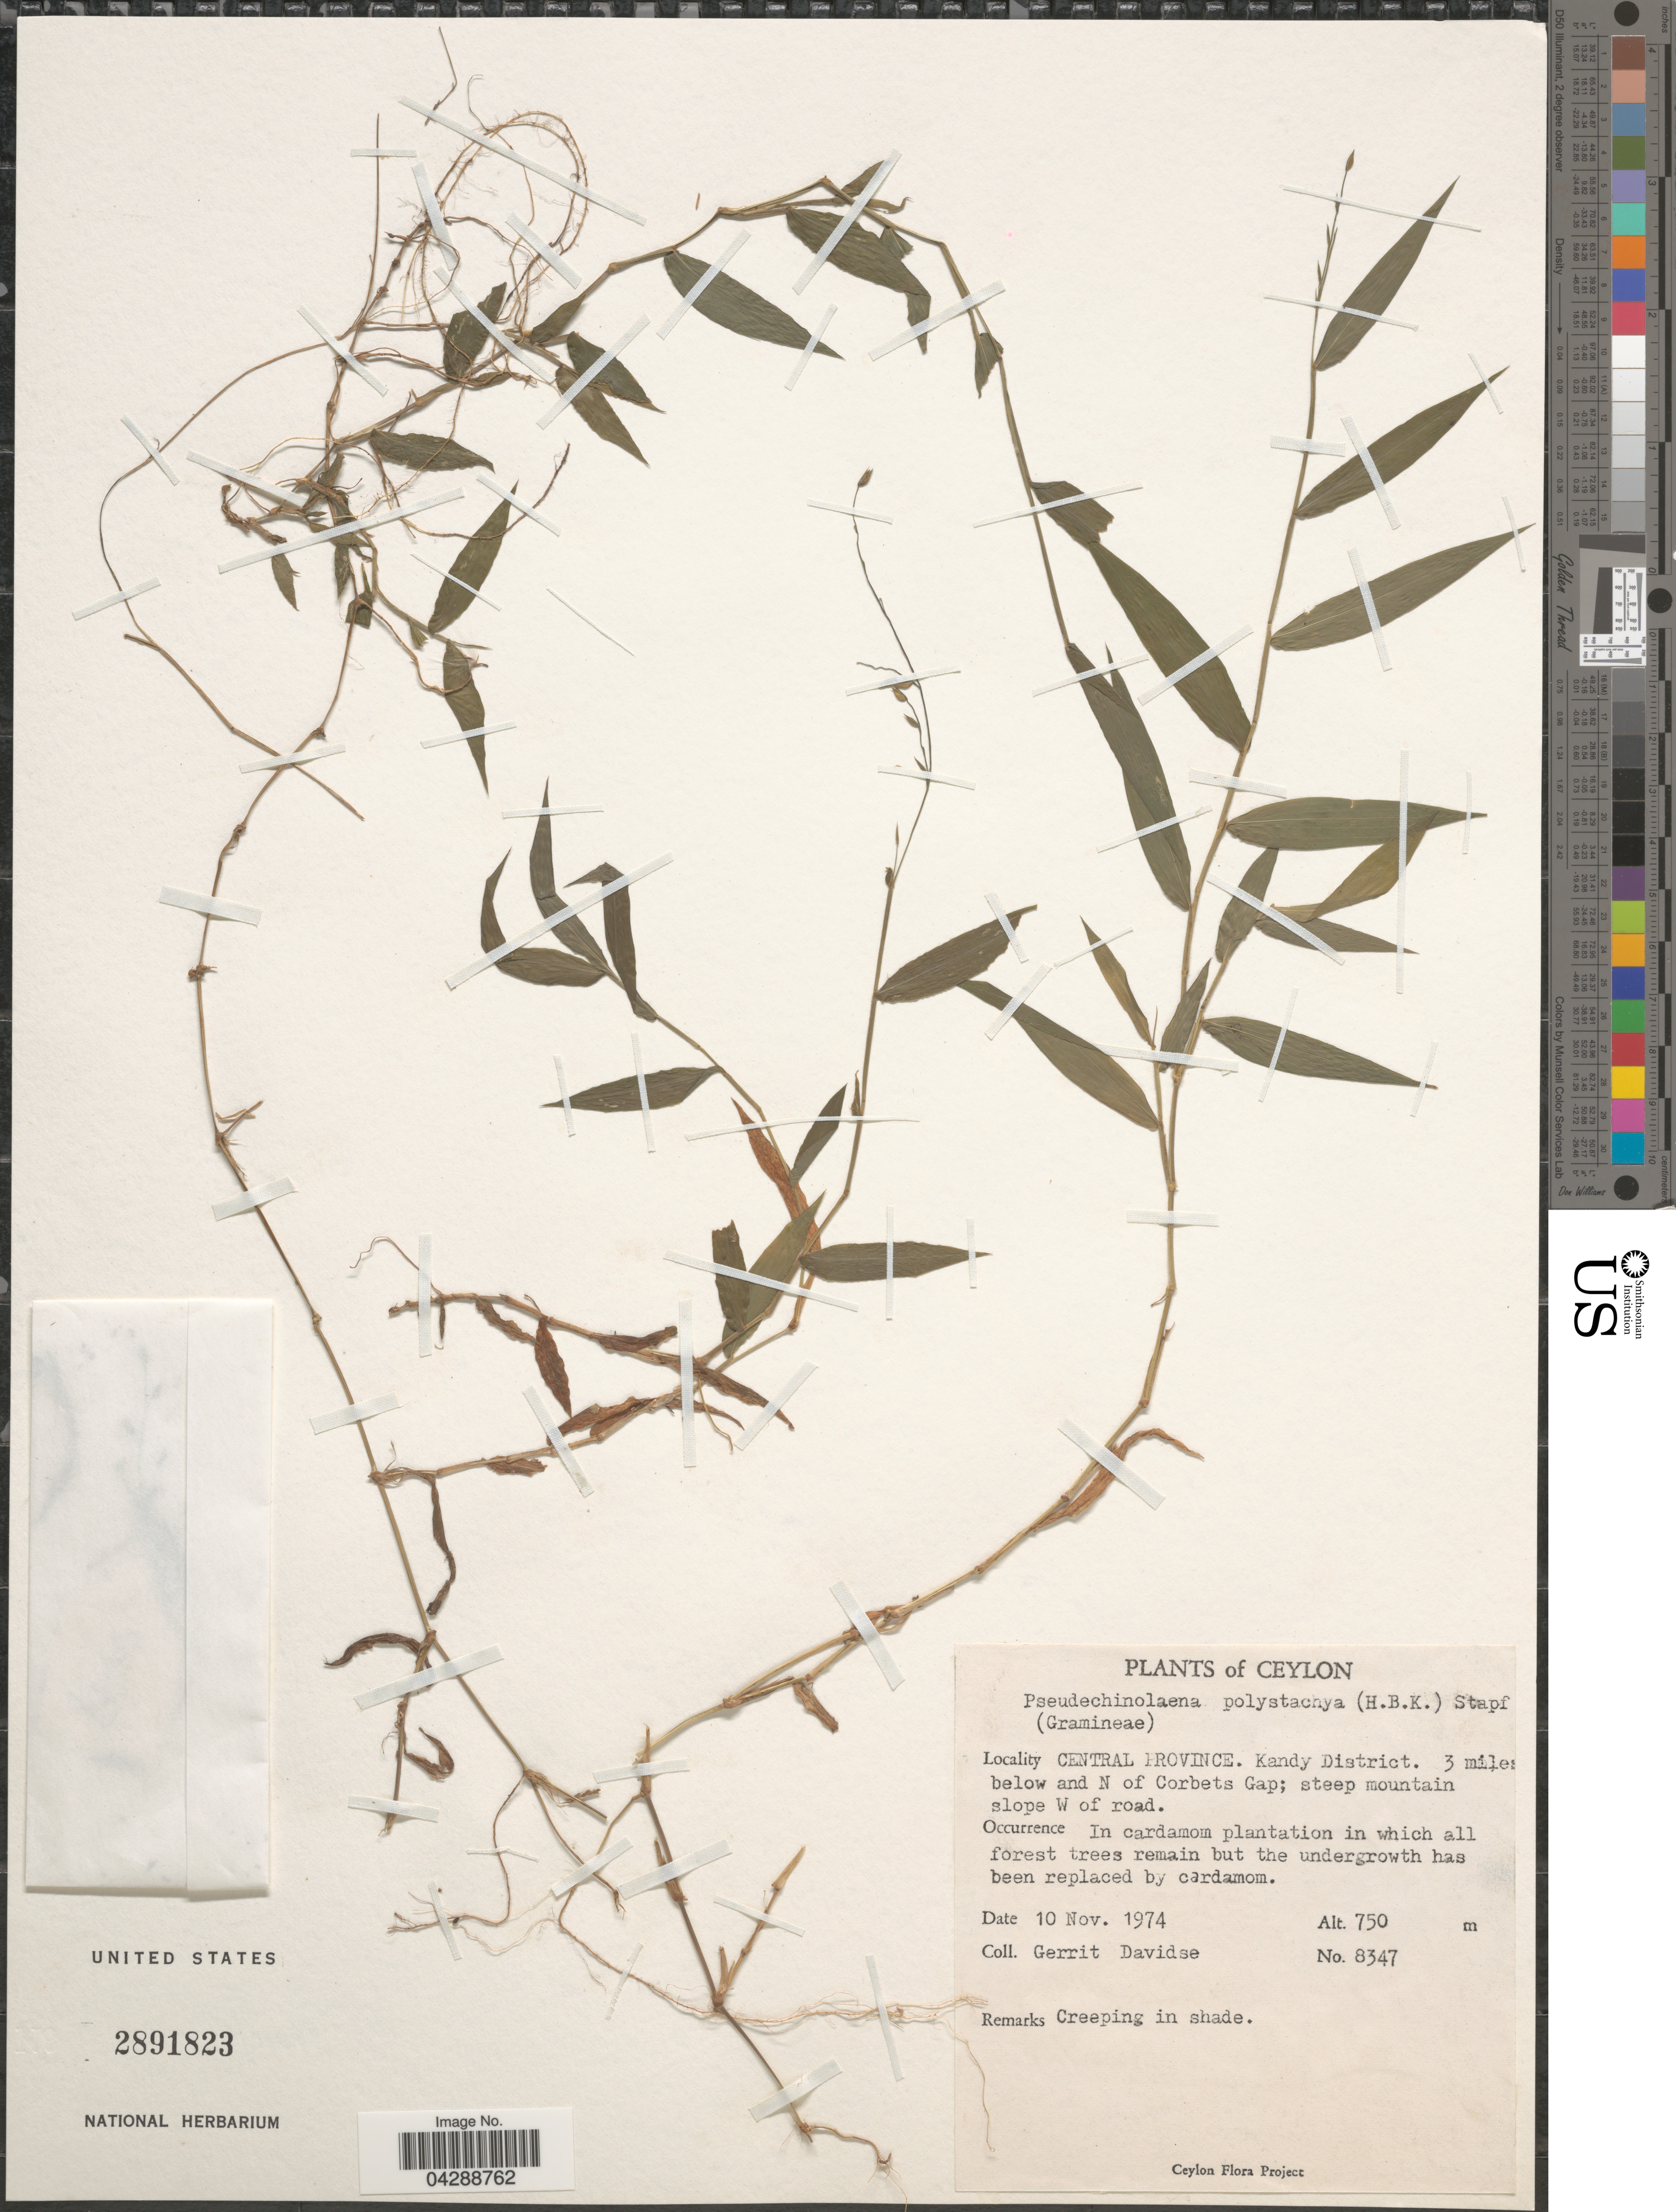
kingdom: Plantae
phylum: Tracheophyta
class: Liliopsida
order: Poales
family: Poaceae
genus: Pseudechinolaena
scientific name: Pseudechinolaena polystachya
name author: (Kunth) Stapf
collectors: G. Davidse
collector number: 8347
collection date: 1974-11-10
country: Sri Lanka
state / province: Central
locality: Ceylon. Kandy District. 3 miles below and N of Corbets Gap; steep mountain slope W of road. In cardamom plantation in which all forest trees remain but the undergrowth has been replaces by cardamom.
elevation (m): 750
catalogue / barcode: US 2891823